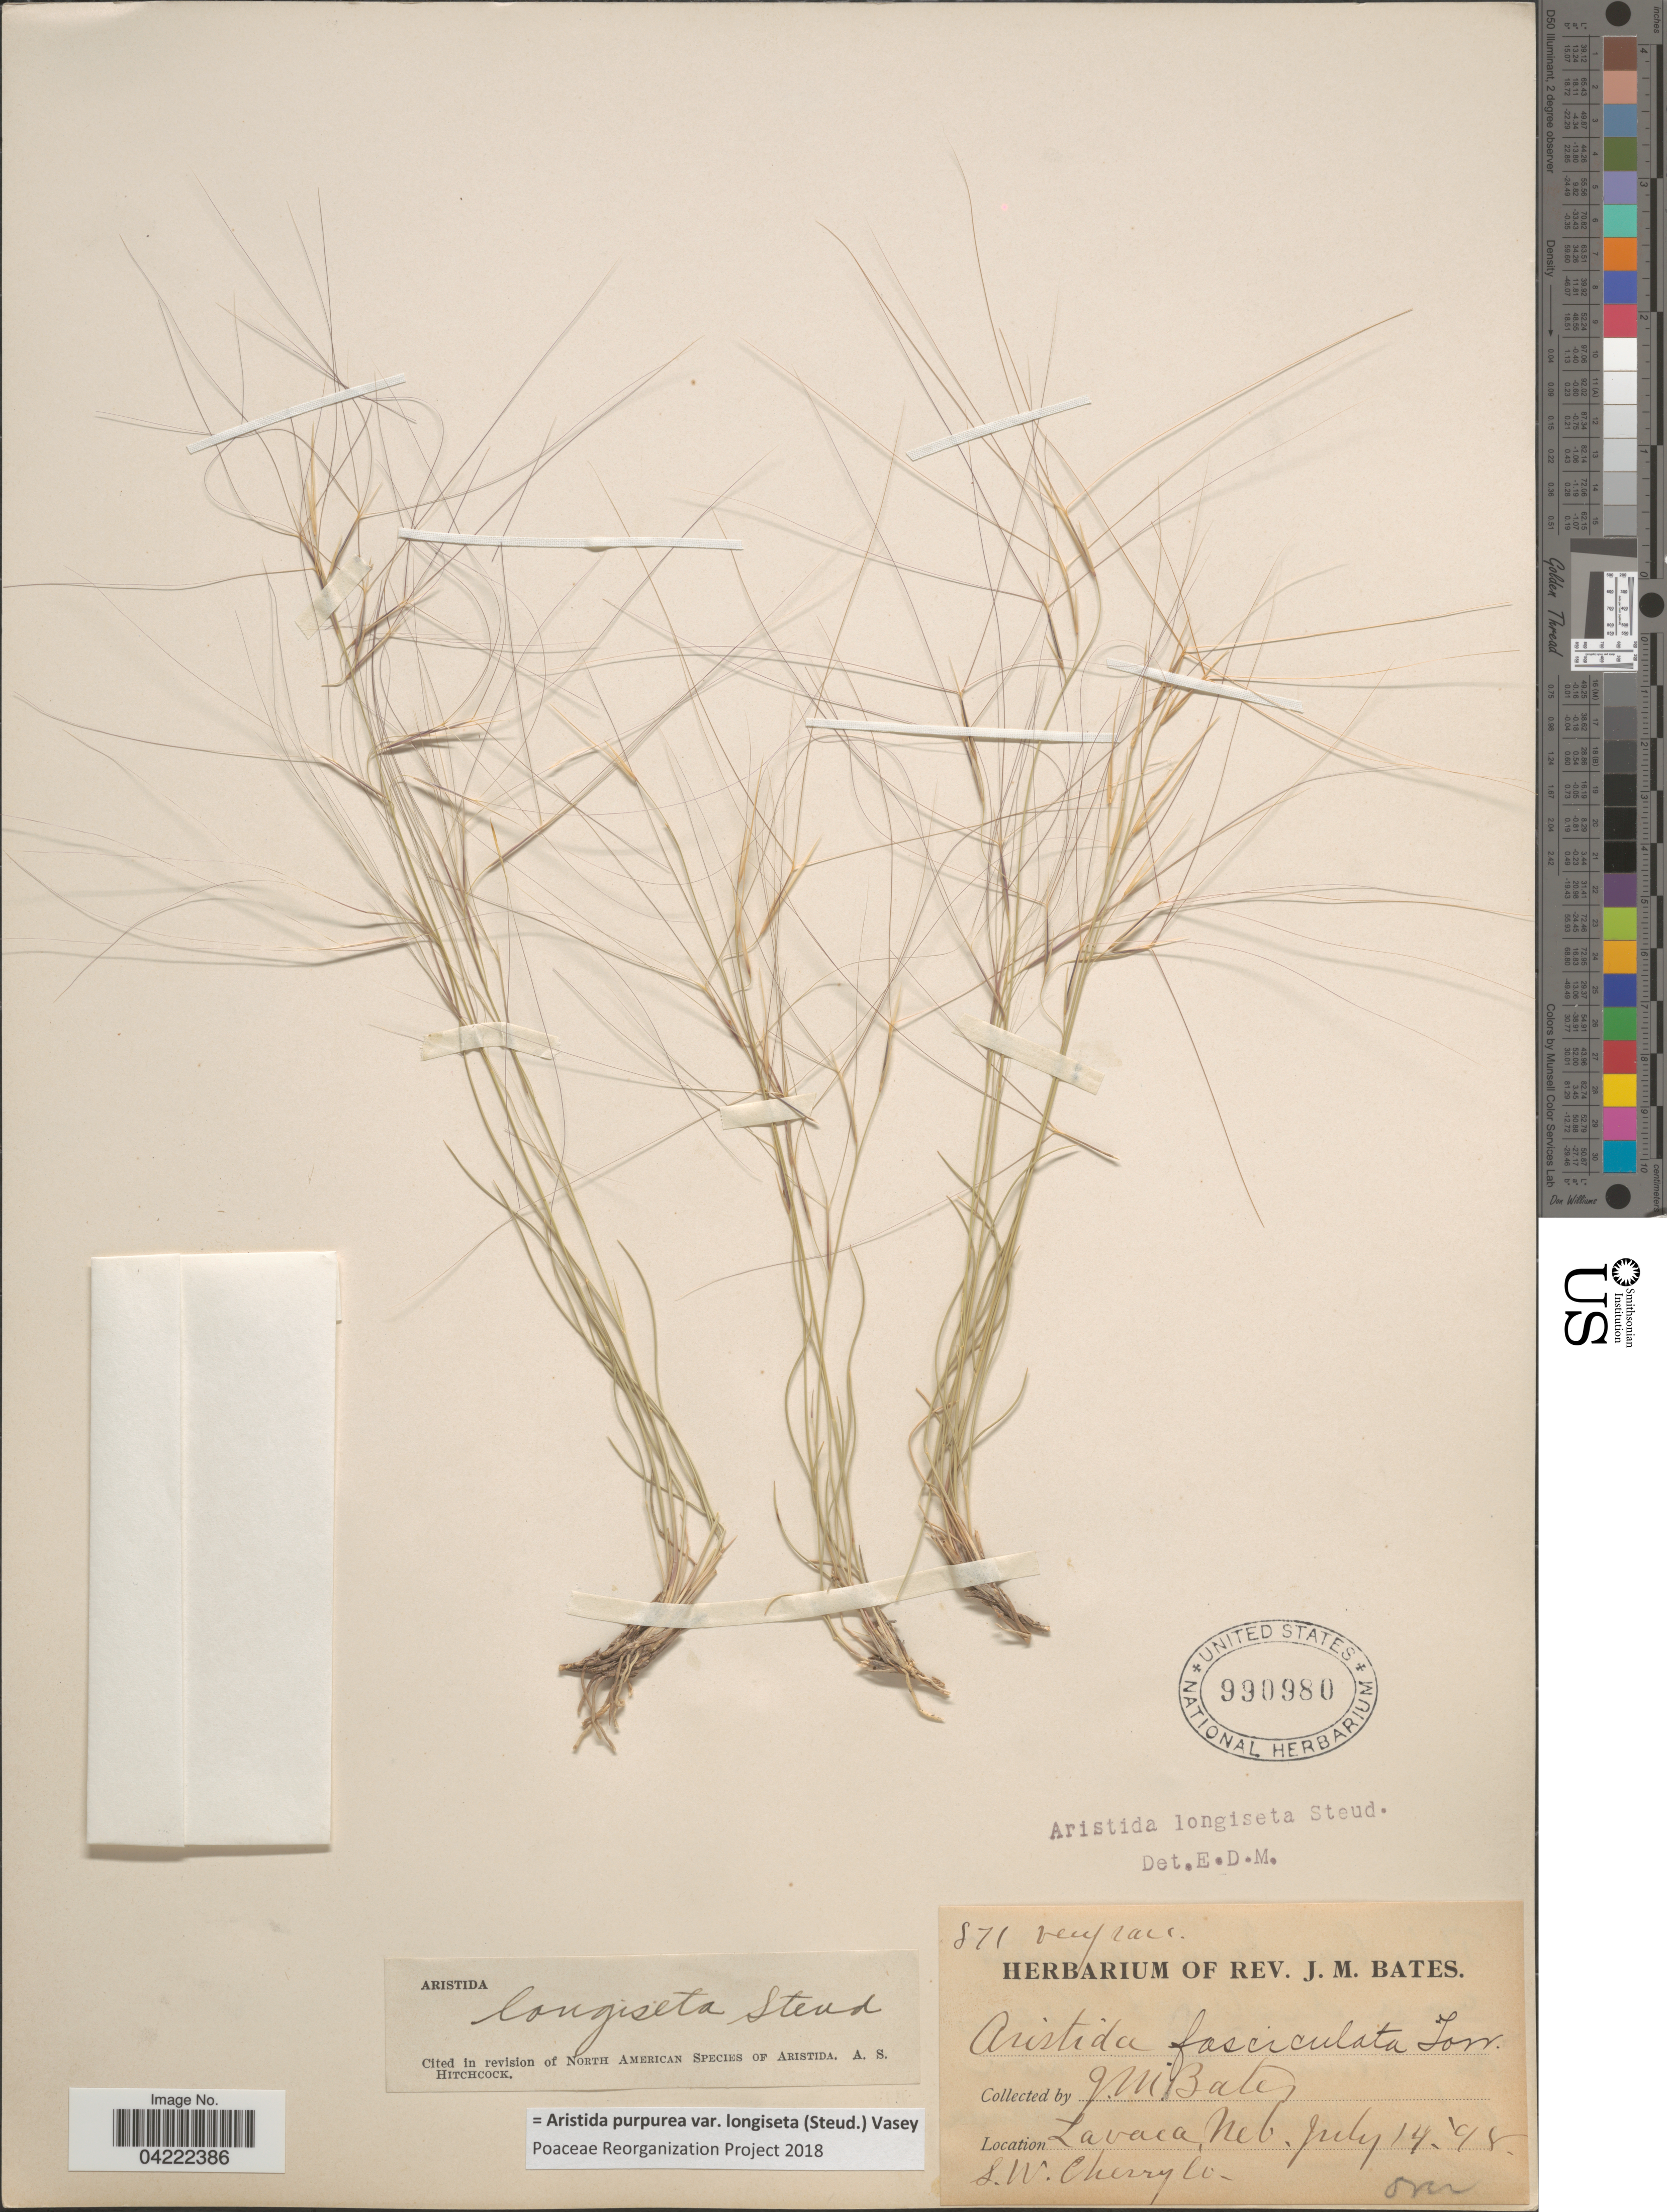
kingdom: Plantae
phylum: Tracheophyta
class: Liliopsida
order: Poales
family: Poaceae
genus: Aristida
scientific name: Aristida purpurea var. longiseta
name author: (Steud.) Vasey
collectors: J. Bates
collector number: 871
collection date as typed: Transcribed d/m/y: 14/7/98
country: United States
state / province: Nebraska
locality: Lavaca, S.W. Cherry Co.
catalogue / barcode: US 990980